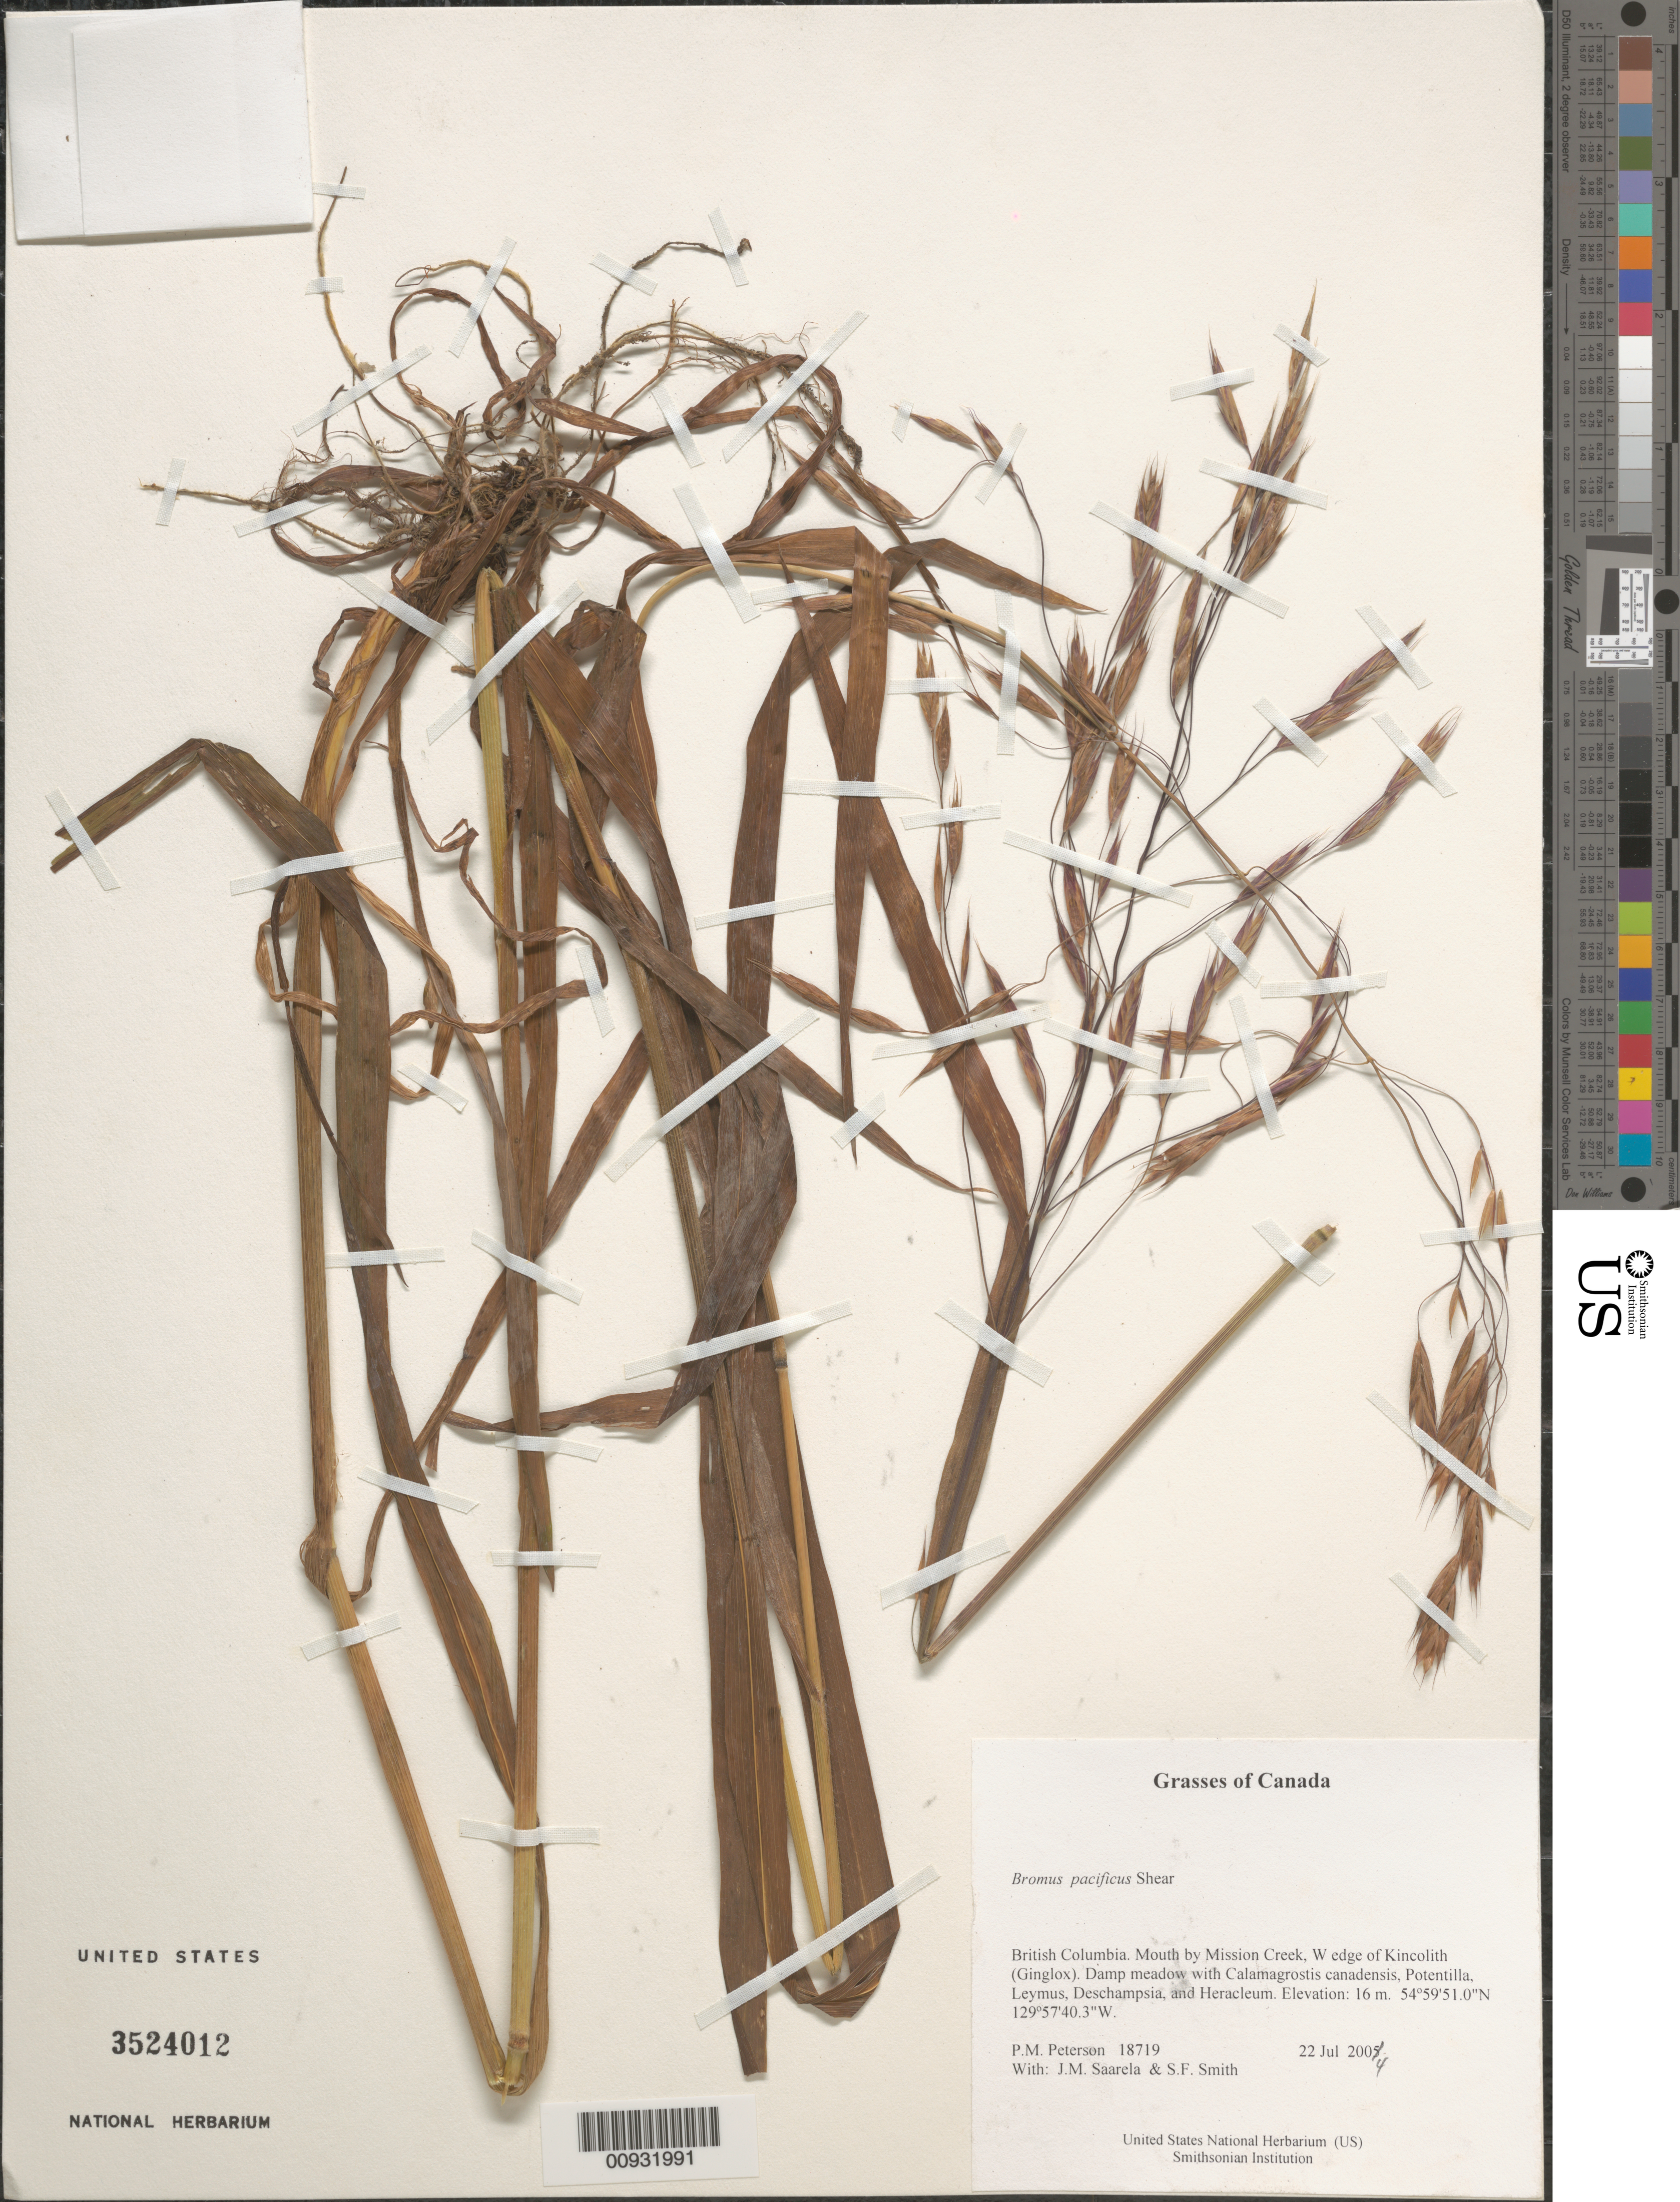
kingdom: Plantae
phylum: Tracheophyta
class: Liliopsida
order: Poales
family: Poaceae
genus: Bromus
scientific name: Bromus pacificus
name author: Shear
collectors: P. M. Peterson, J. Saarela & S.F. Smith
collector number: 18719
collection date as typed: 22 Jul 2004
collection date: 2004-07-22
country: Canada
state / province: British Columbia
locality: Mouth by Mission Creek, W edge of Kincolith (Ginglox). Damp meadow with Calamagrostis canadensis, Potentilla, Leymus, Deschampsia, and Heracleum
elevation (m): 16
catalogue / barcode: US 3524012